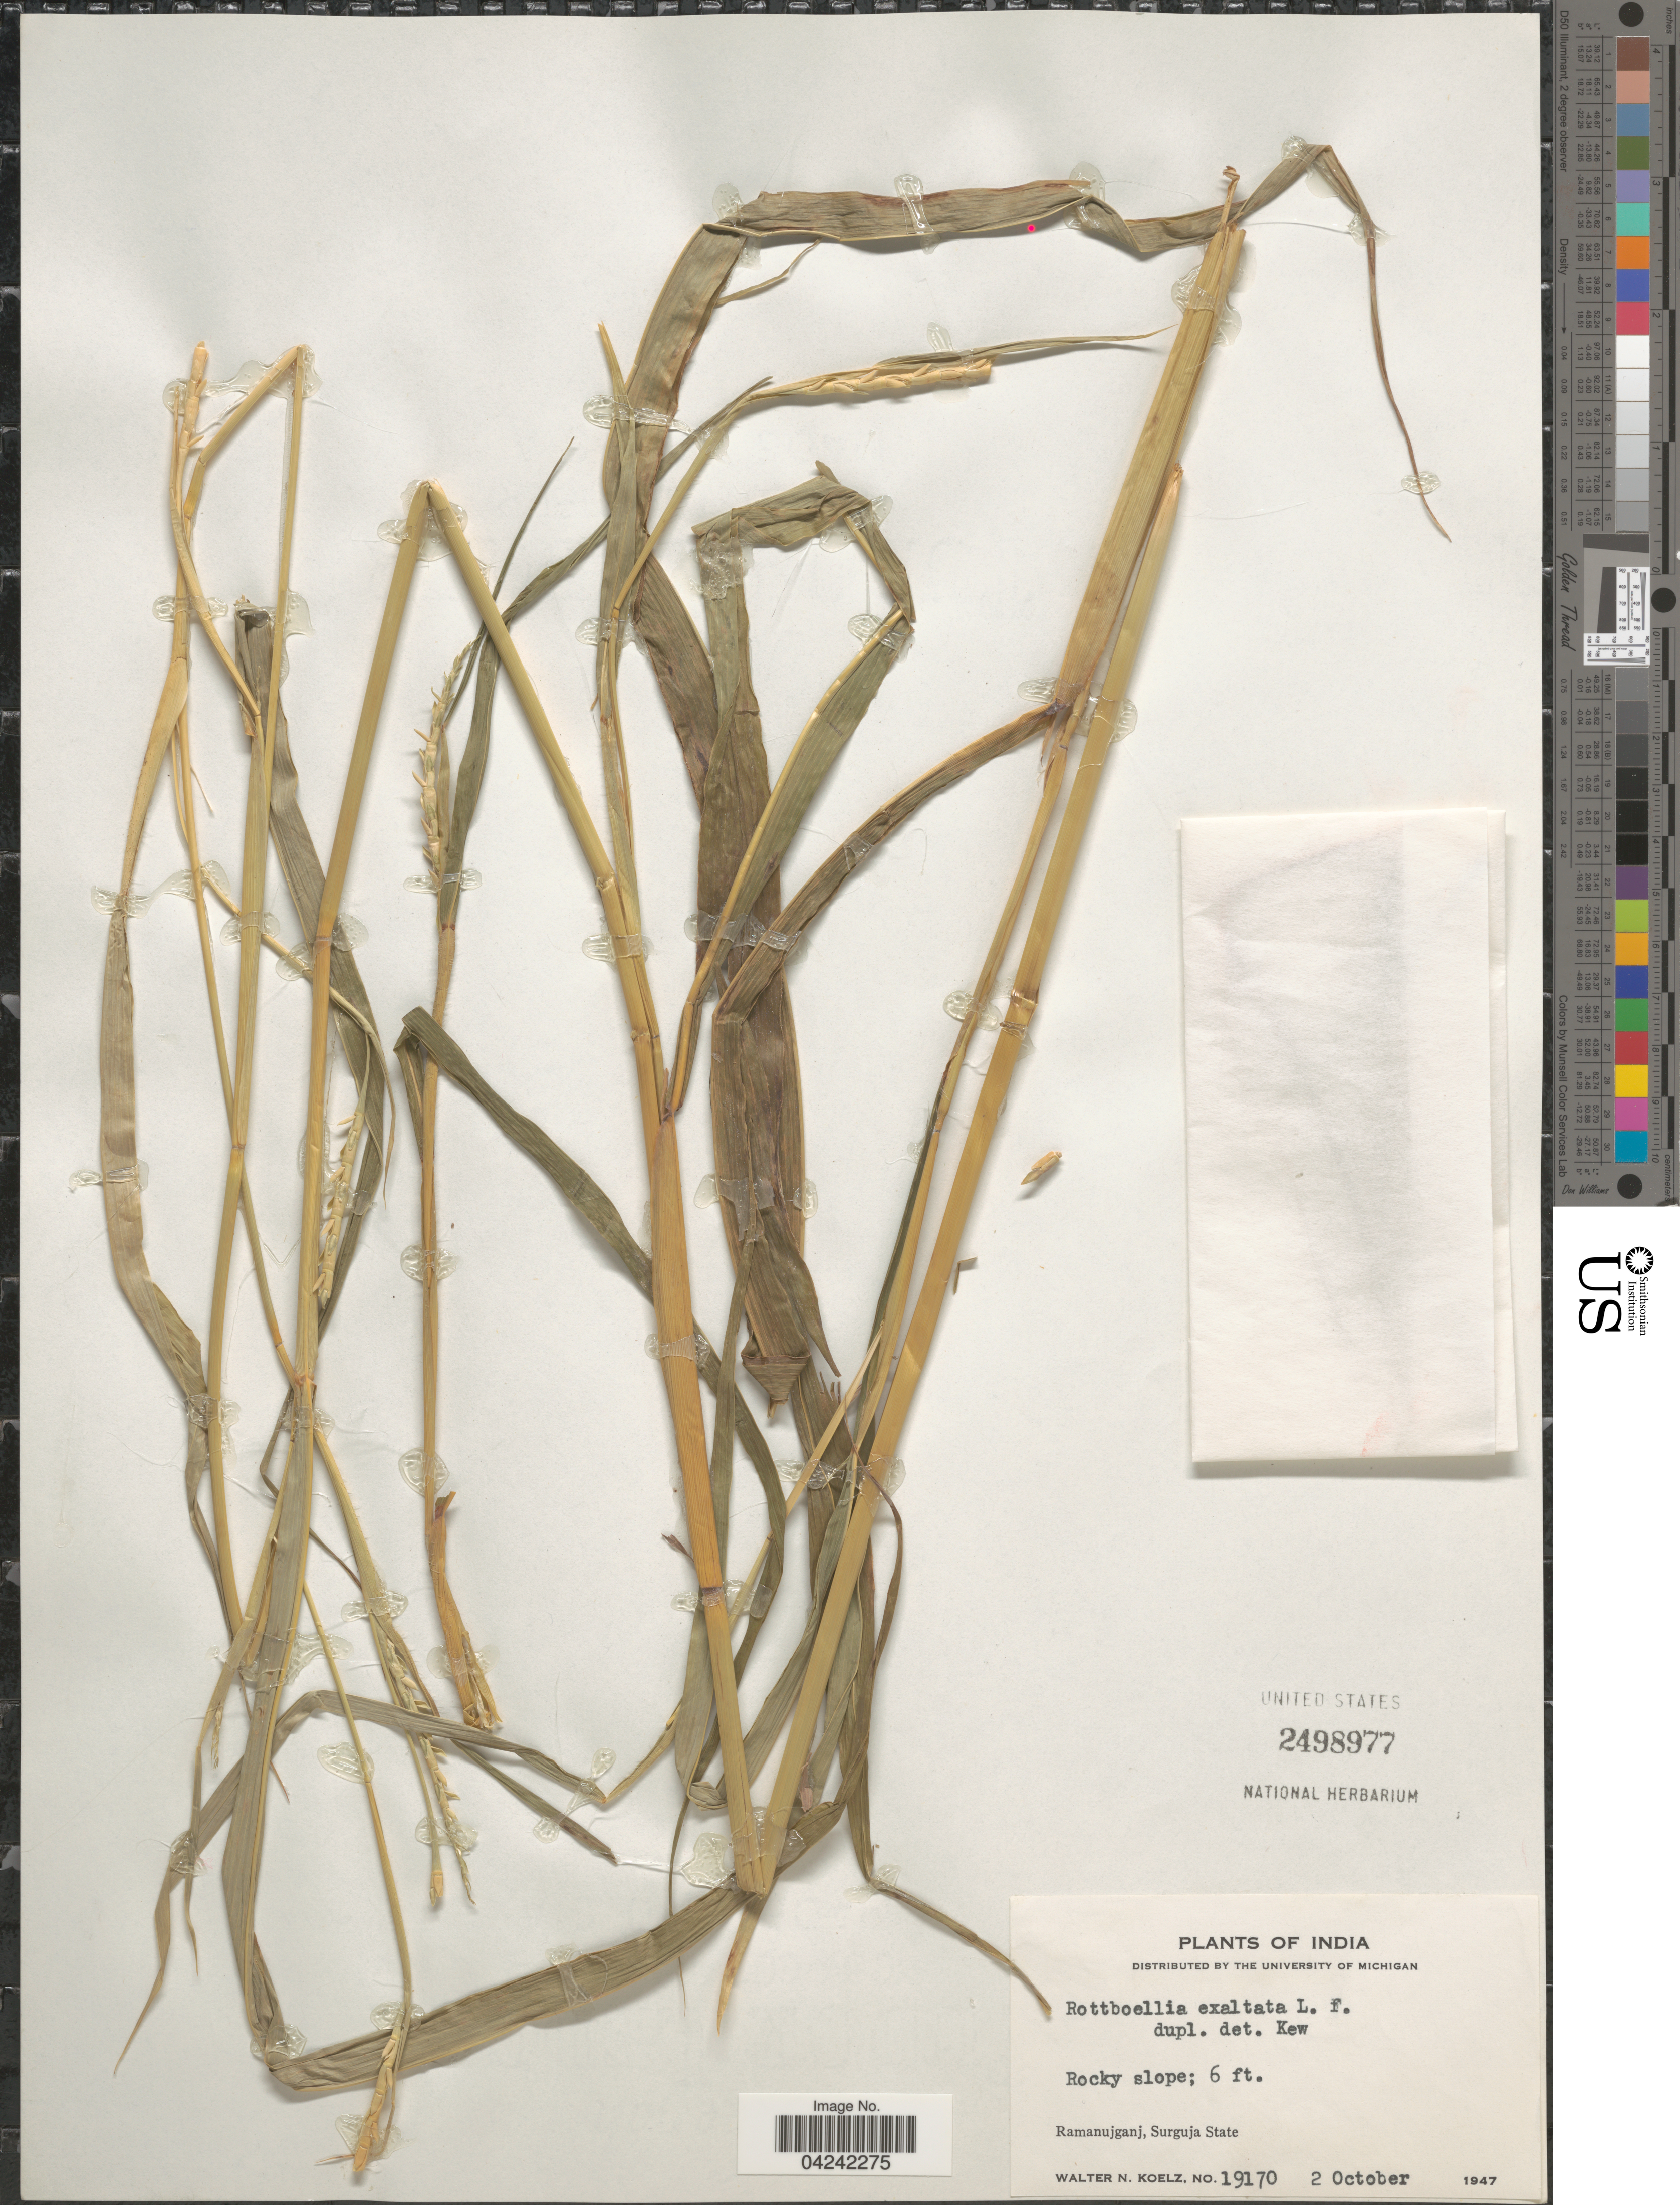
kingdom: Plantae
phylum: Tracheophyta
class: Liliopsida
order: Poales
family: Poaceae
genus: Rottboellia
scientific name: Rottboellia cochinchinensis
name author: (Lour.) Clayton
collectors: W. N. Koelz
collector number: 19170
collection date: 1947-10-02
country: India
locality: Ramanujganj, Surguja State.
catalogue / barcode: US 2498977